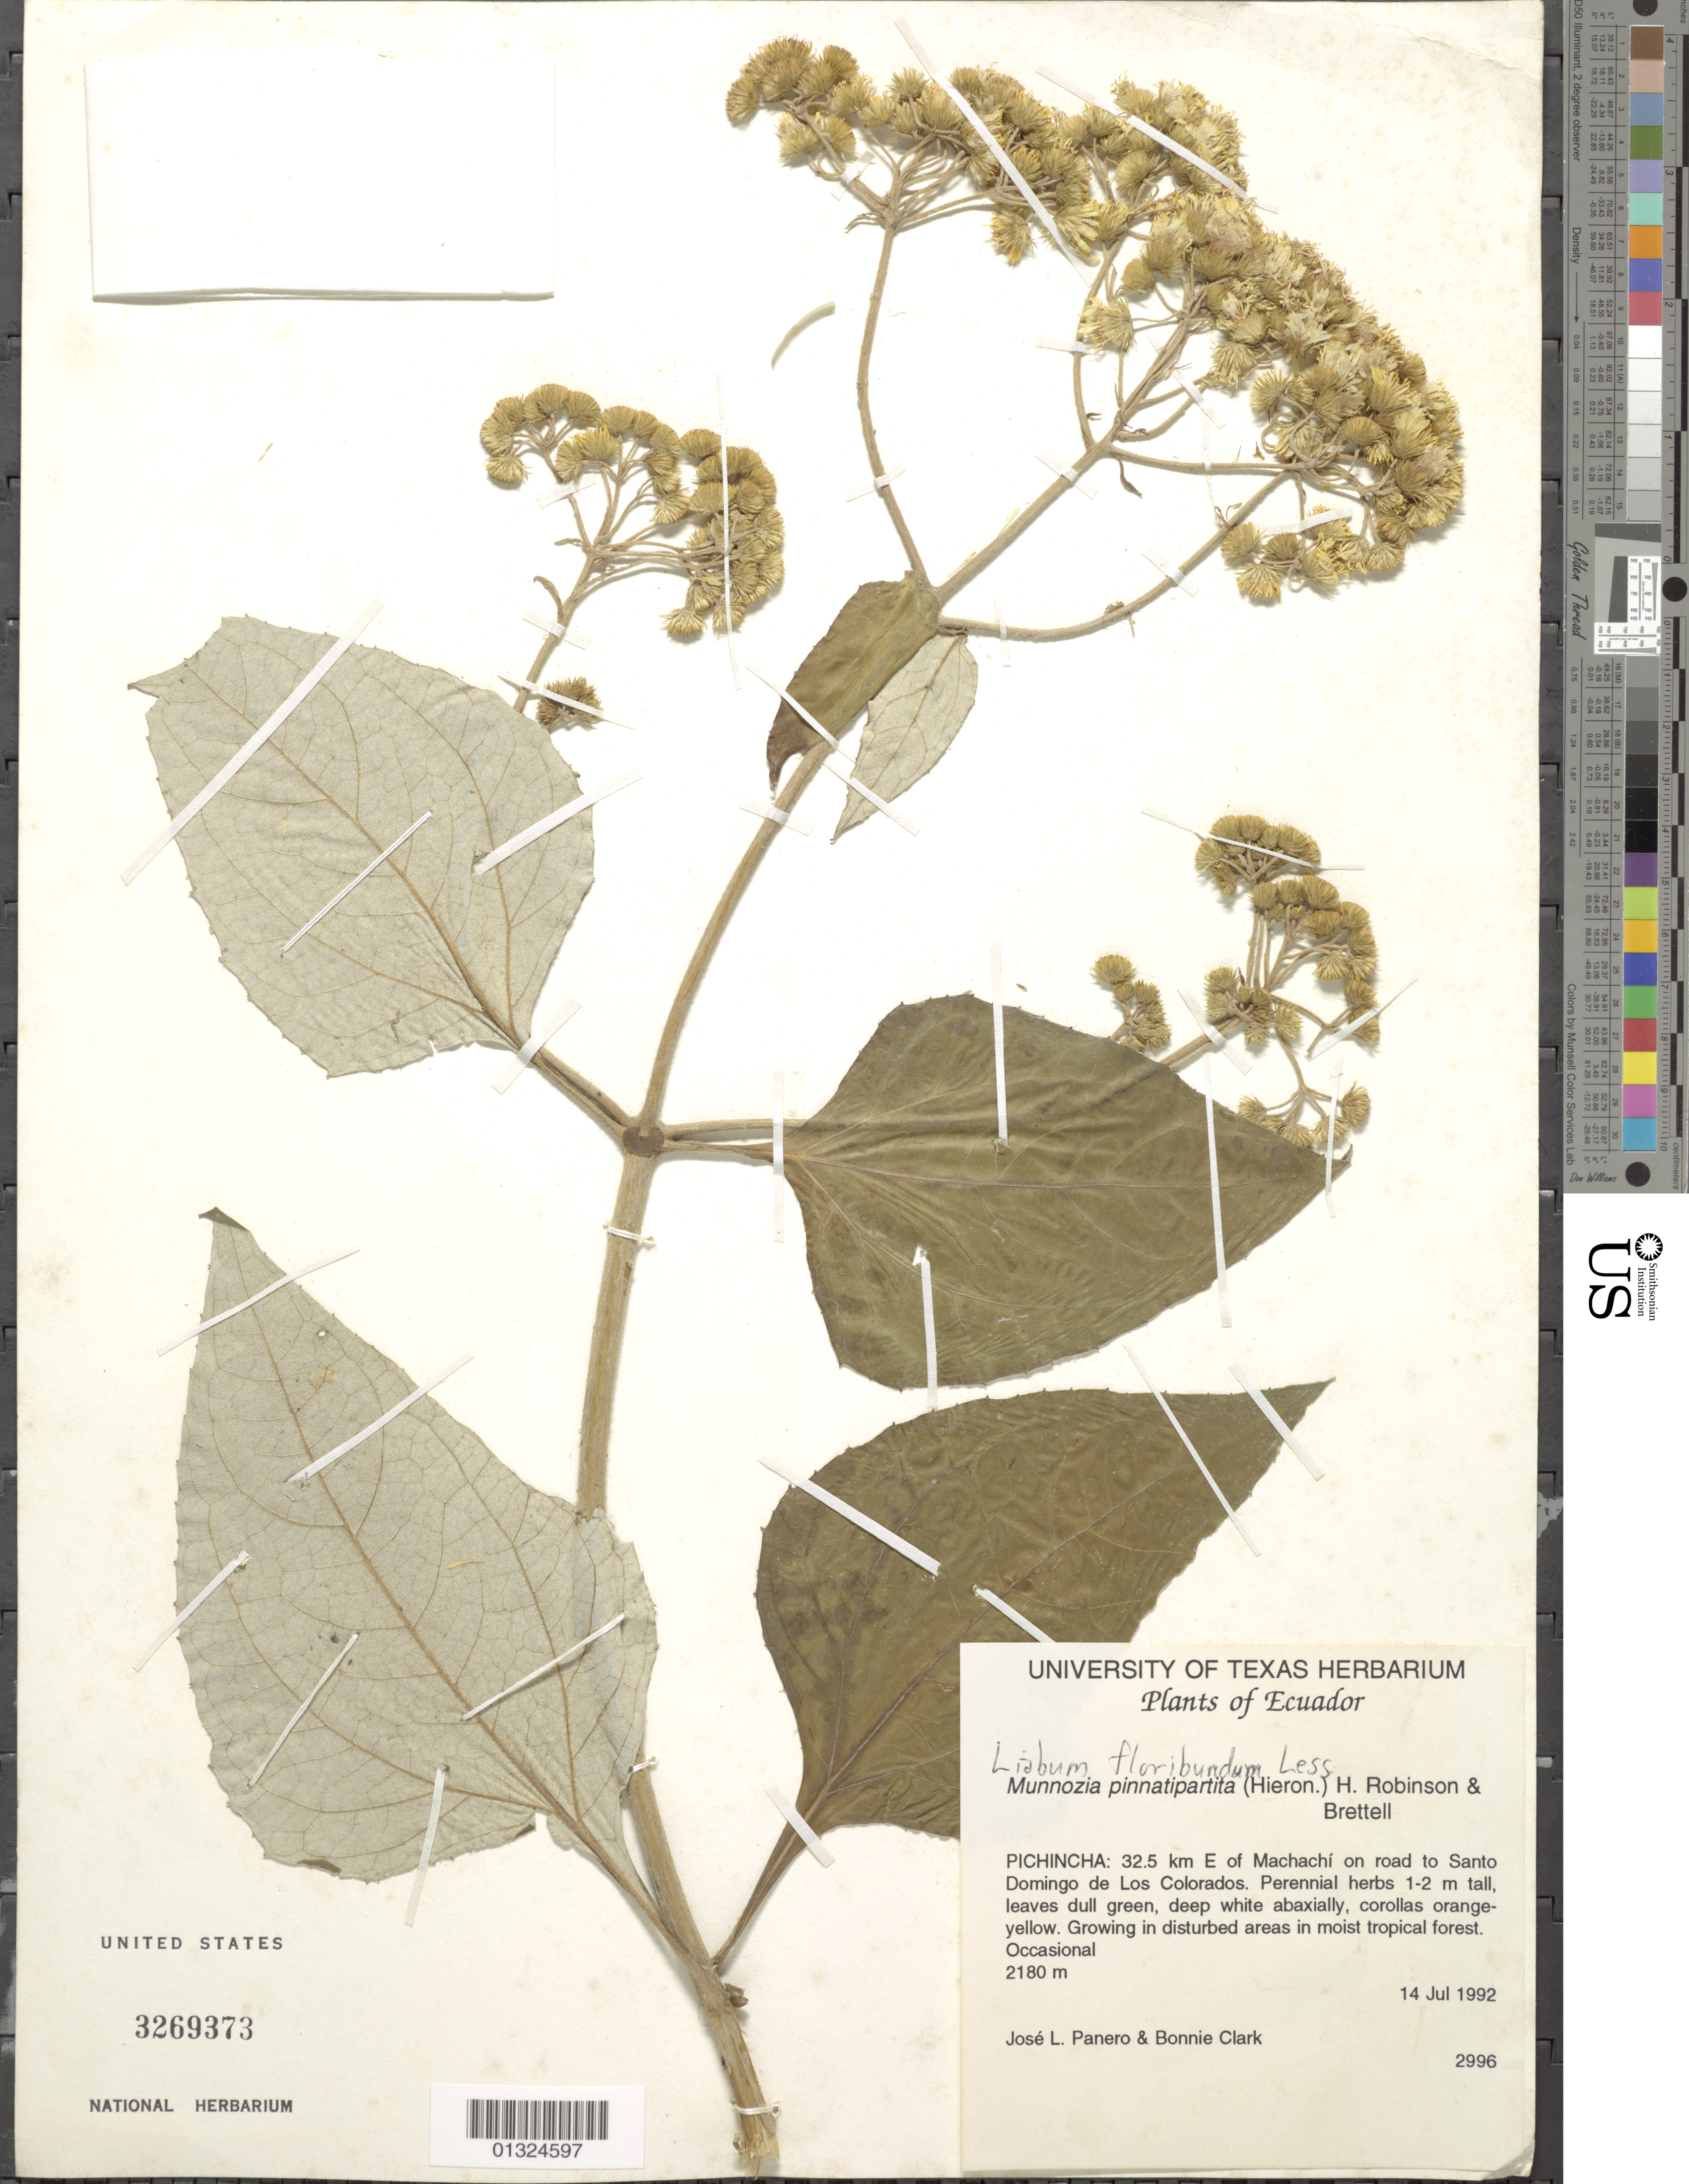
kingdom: Plantae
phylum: Tracheophyta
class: Magnoliopsida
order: Asterales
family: Asteraceae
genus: Liabum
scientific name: Liabum floribundum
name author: Less.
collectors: J. Panero E. & B. Clark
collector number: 2996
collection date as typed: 14 July 1992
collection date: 1992-07-14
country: Ecuador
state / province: Pichincha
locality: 32.5 km E of Machachi on road to Santo Domingo de Los Colorados.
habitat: Growing in disturbed areas in moist tropical forest. Occasional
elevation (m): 2180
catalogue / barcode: US 3269373